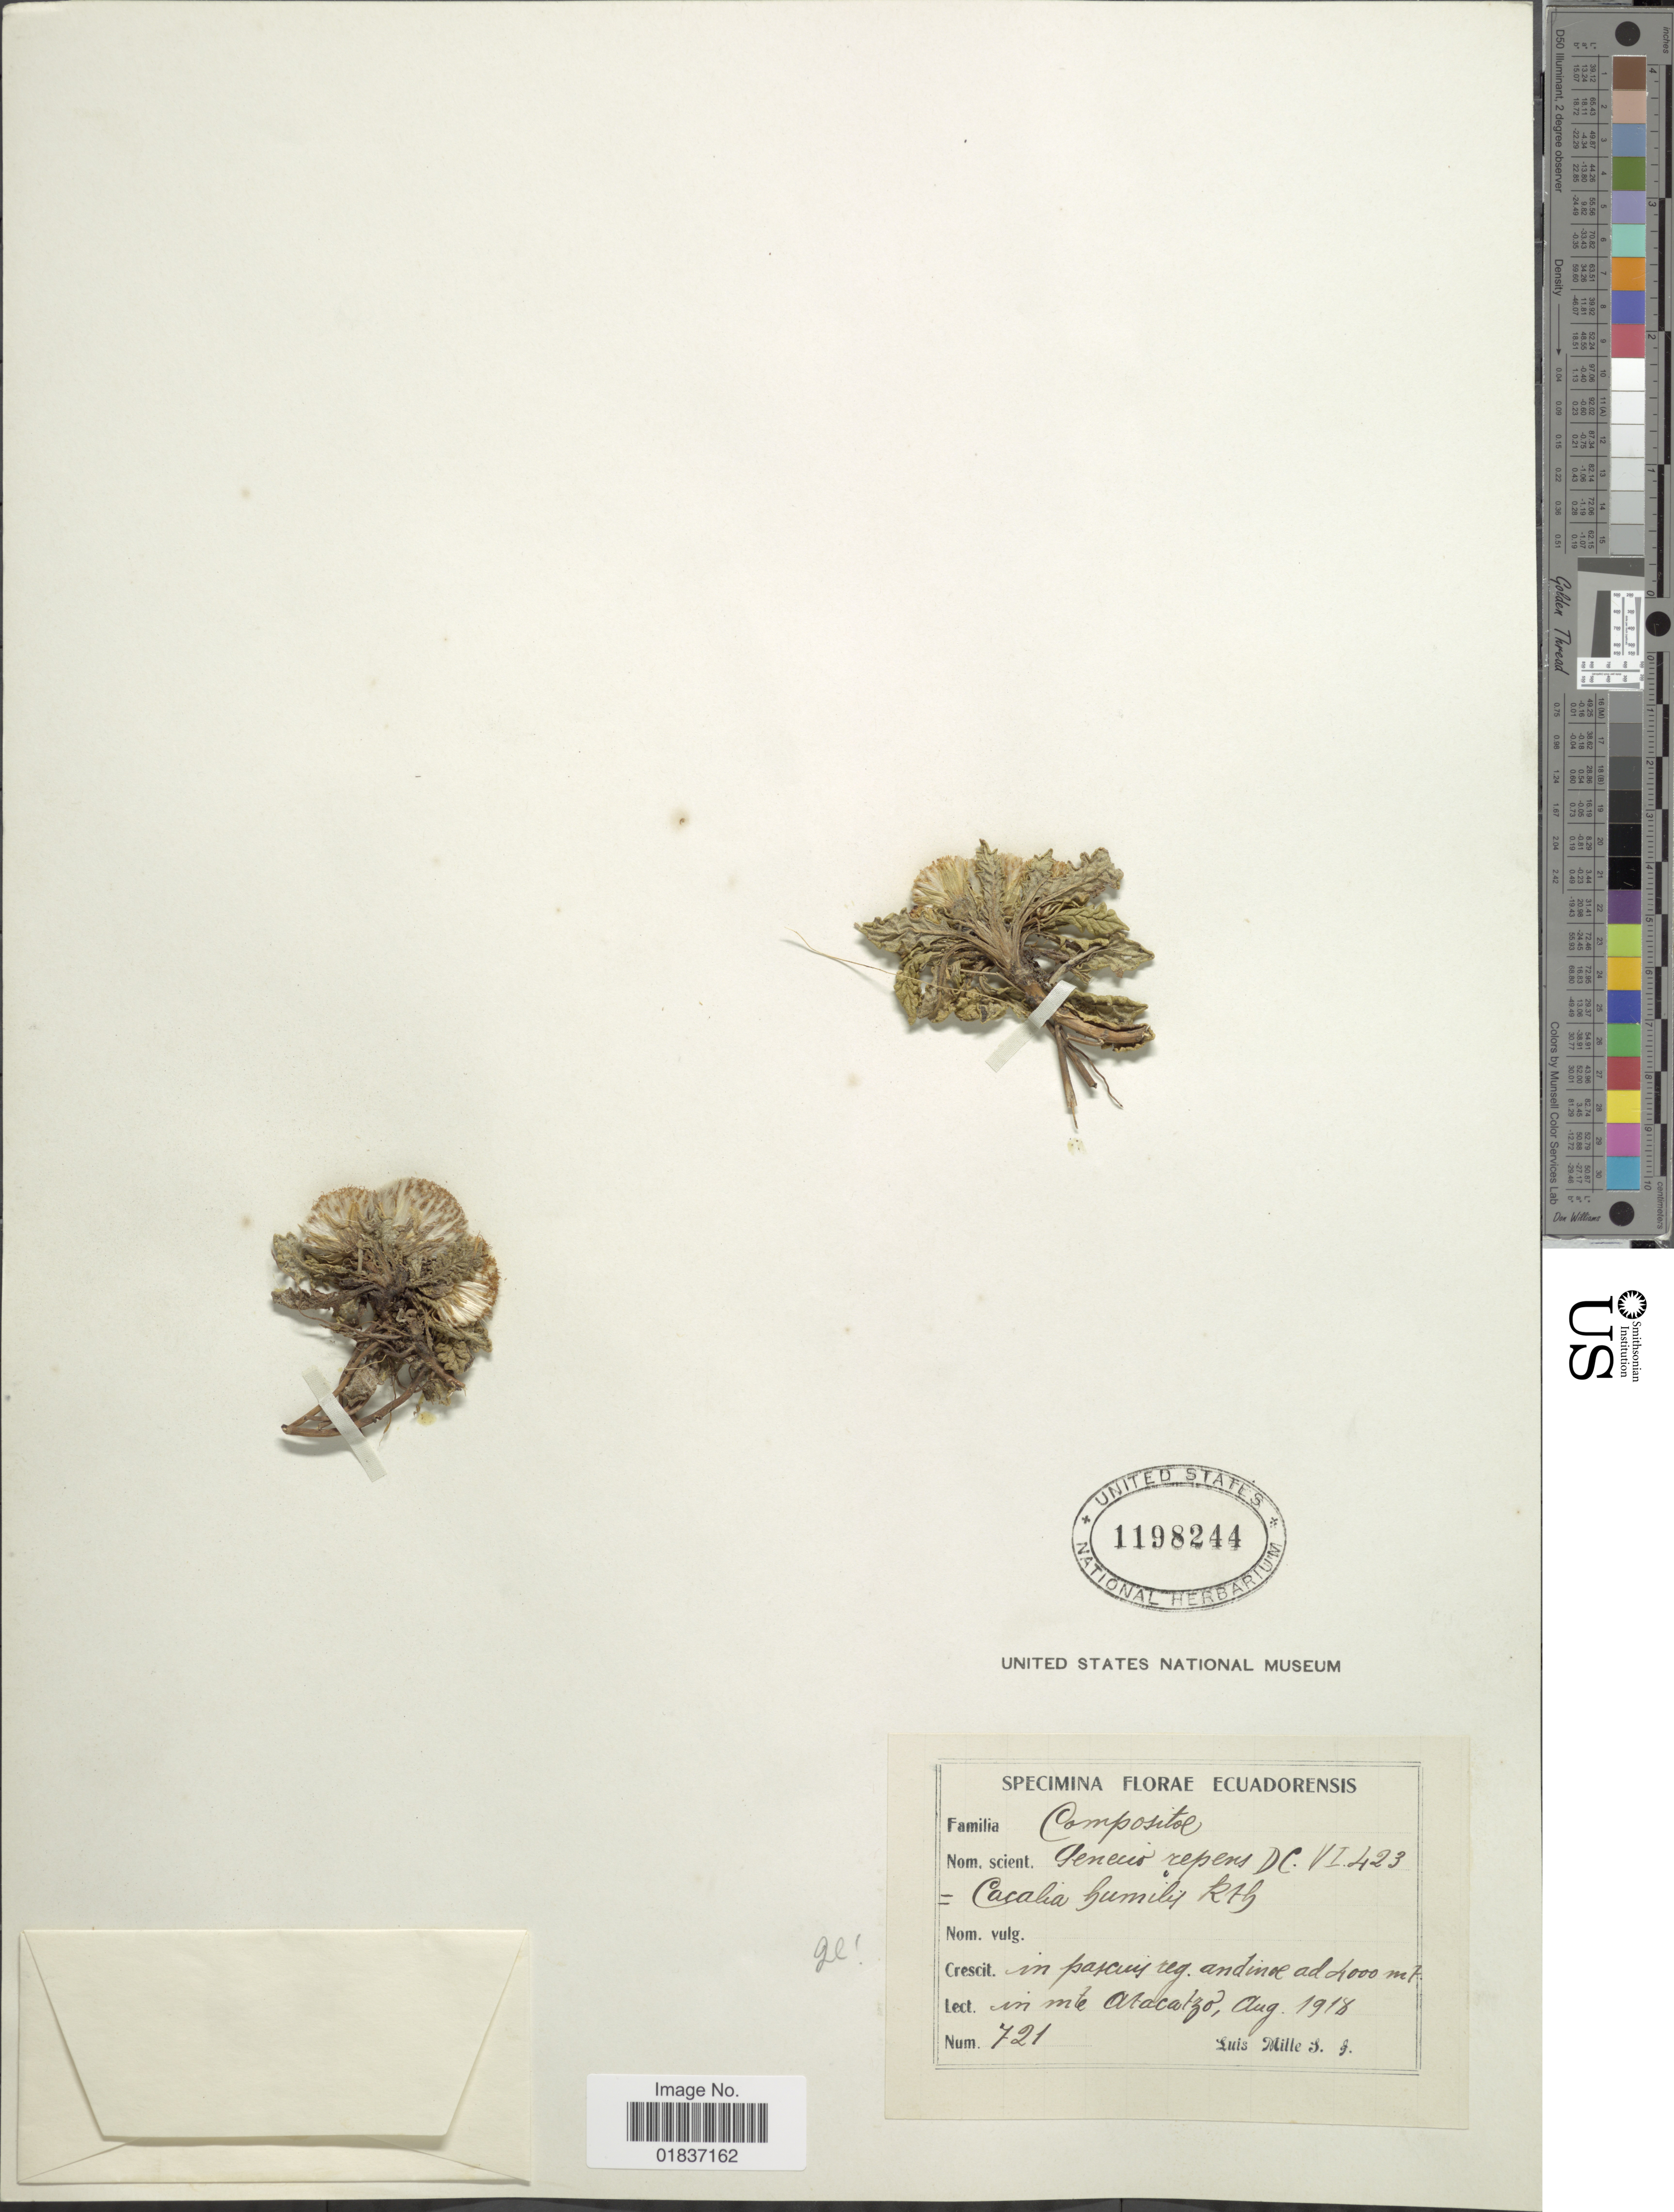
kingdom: Plantae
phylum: Tracheophyta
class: Magnoliopsida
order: Asterales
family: Asteraceae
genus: Senecio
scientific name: Senecio rhizocephalus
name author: Turcz.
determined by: Salomon, Luciana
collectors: L. Mille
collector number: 721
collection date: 1918-08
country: Ecuador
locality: In pascuis reg. anidne ad. in mete Otacatzo.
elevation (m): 4000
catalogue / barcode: US 1198244